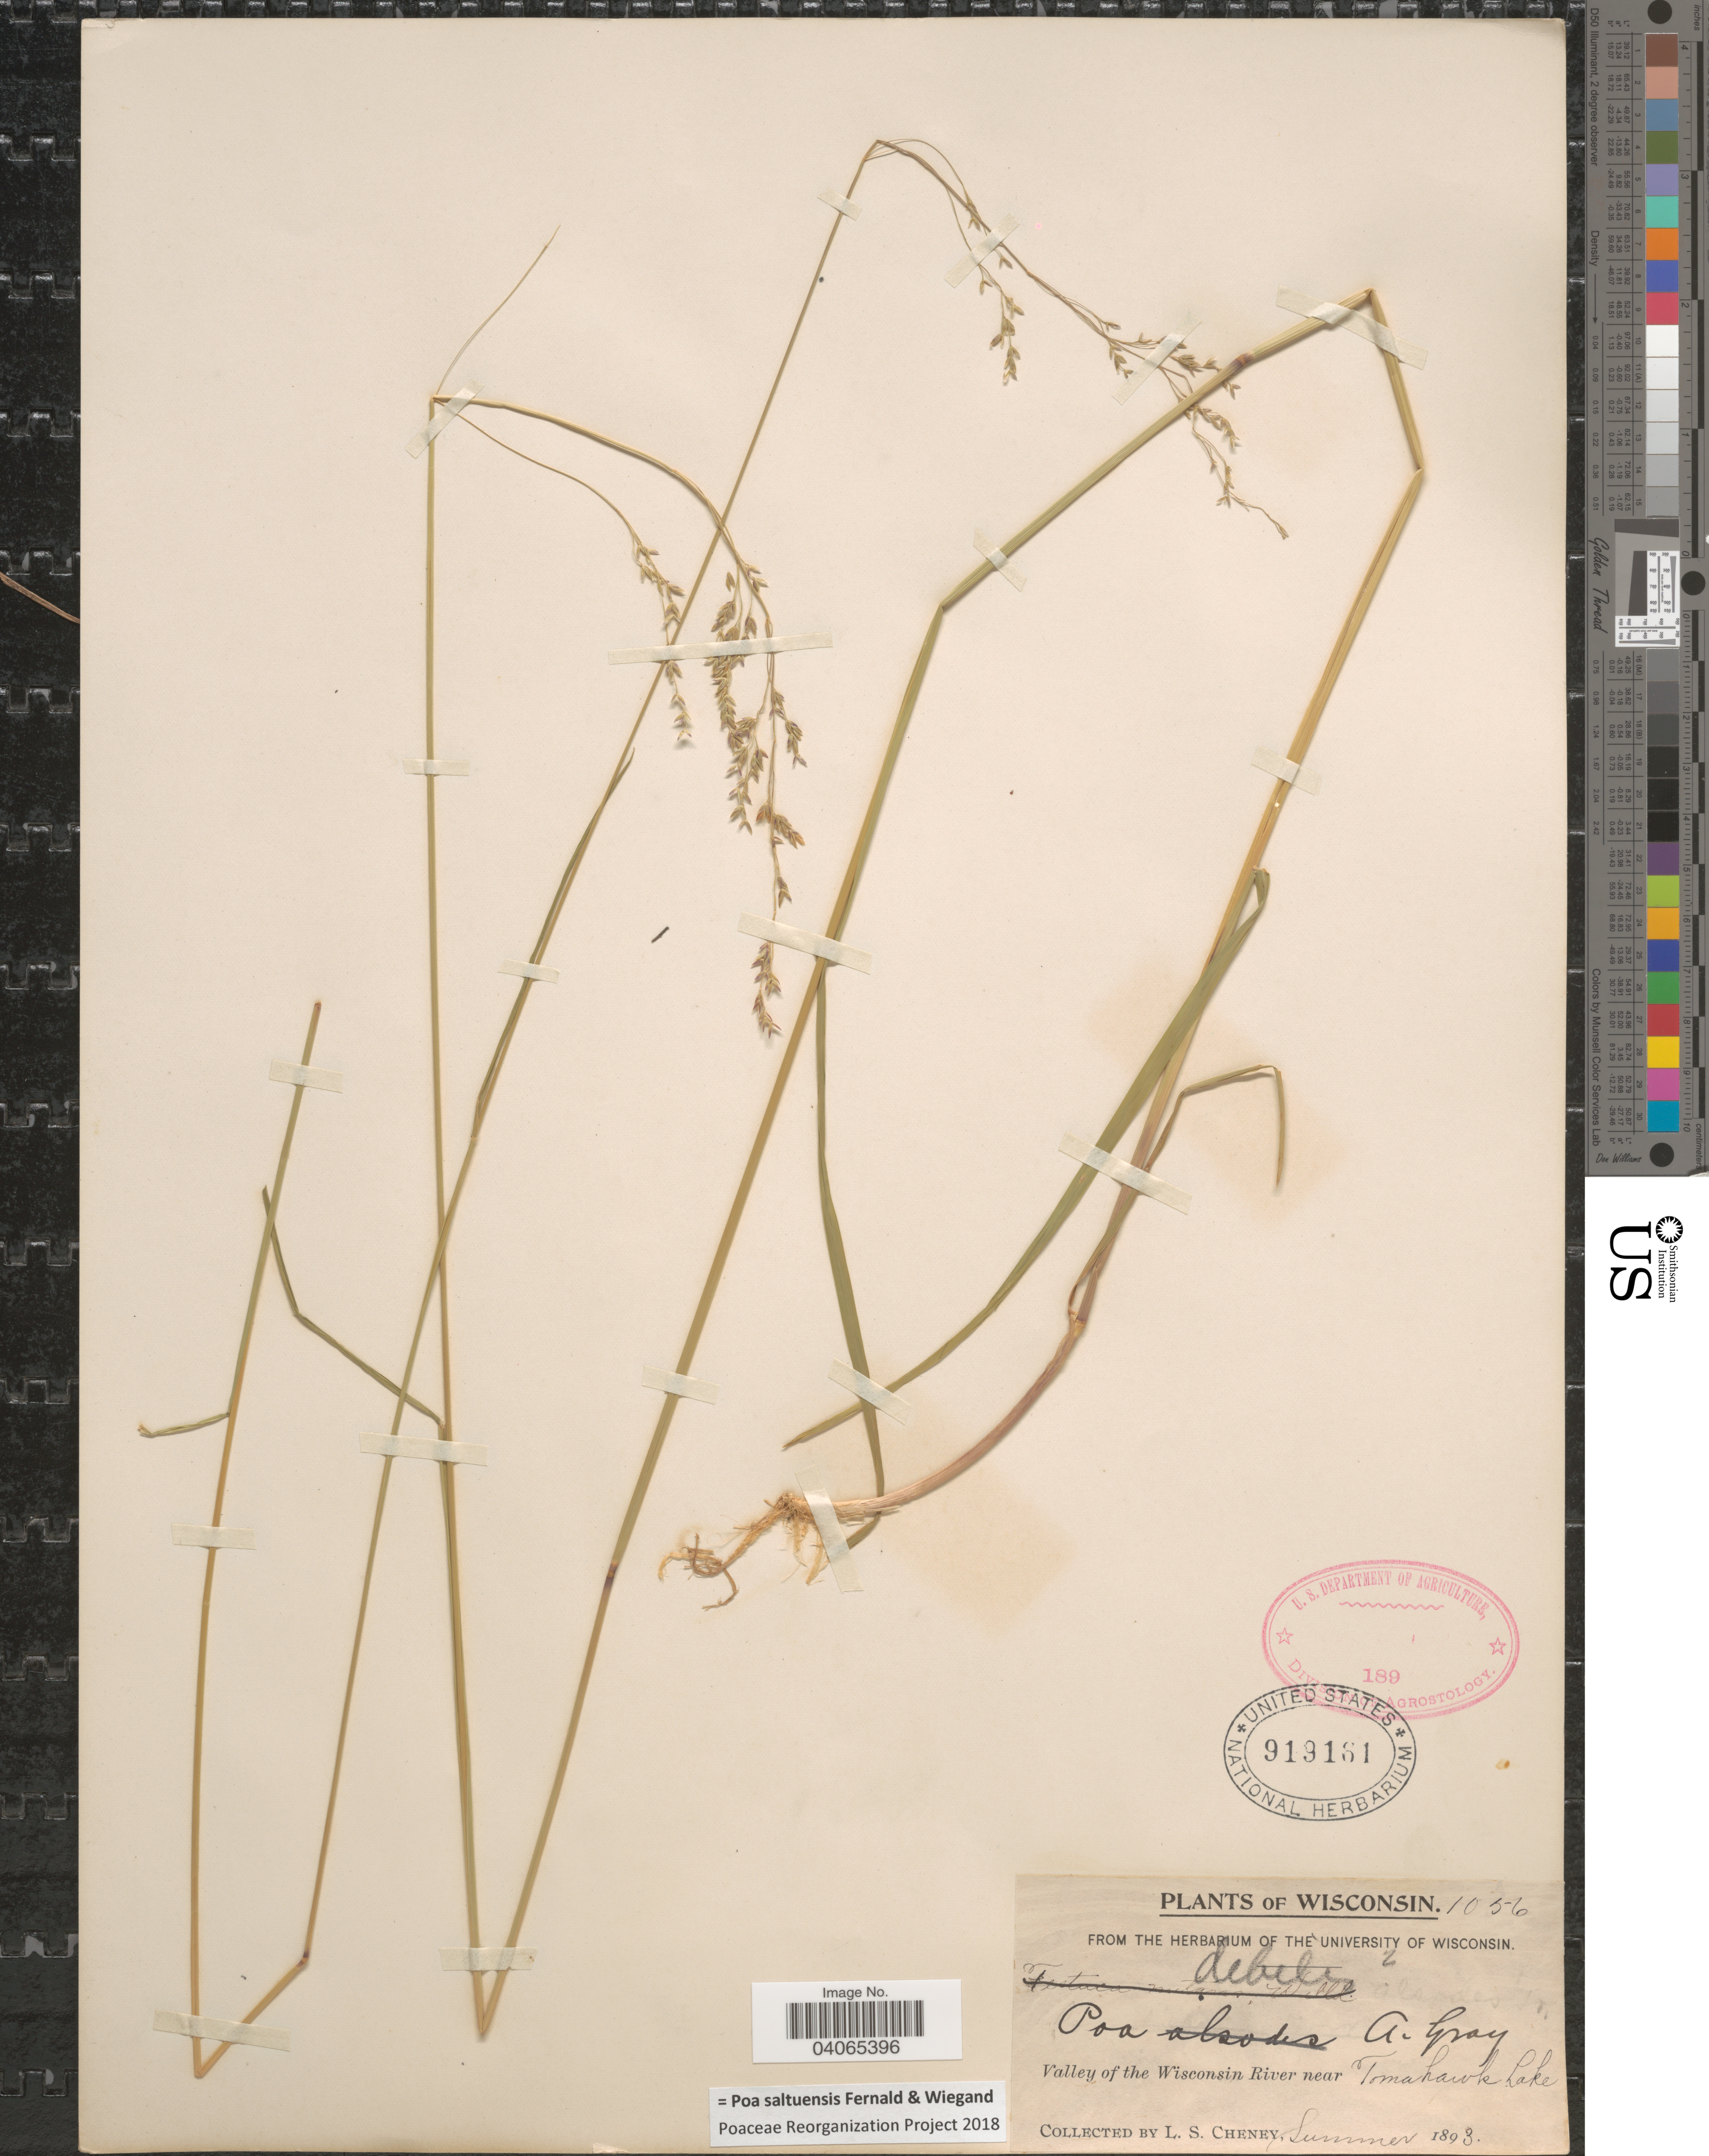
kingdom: Plantae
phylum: Tracheophyta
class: Liliopsida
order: Poales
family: Poaceae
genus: Poa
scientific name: Poa saltuensis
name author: Fernald & Wiegand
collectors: L. Cheney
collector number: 1056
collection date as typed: Summer 1893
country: United States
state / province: Wisconsin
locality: Valley of the Wisconsin River near Tomahawk Lake.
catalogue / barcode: US 919161